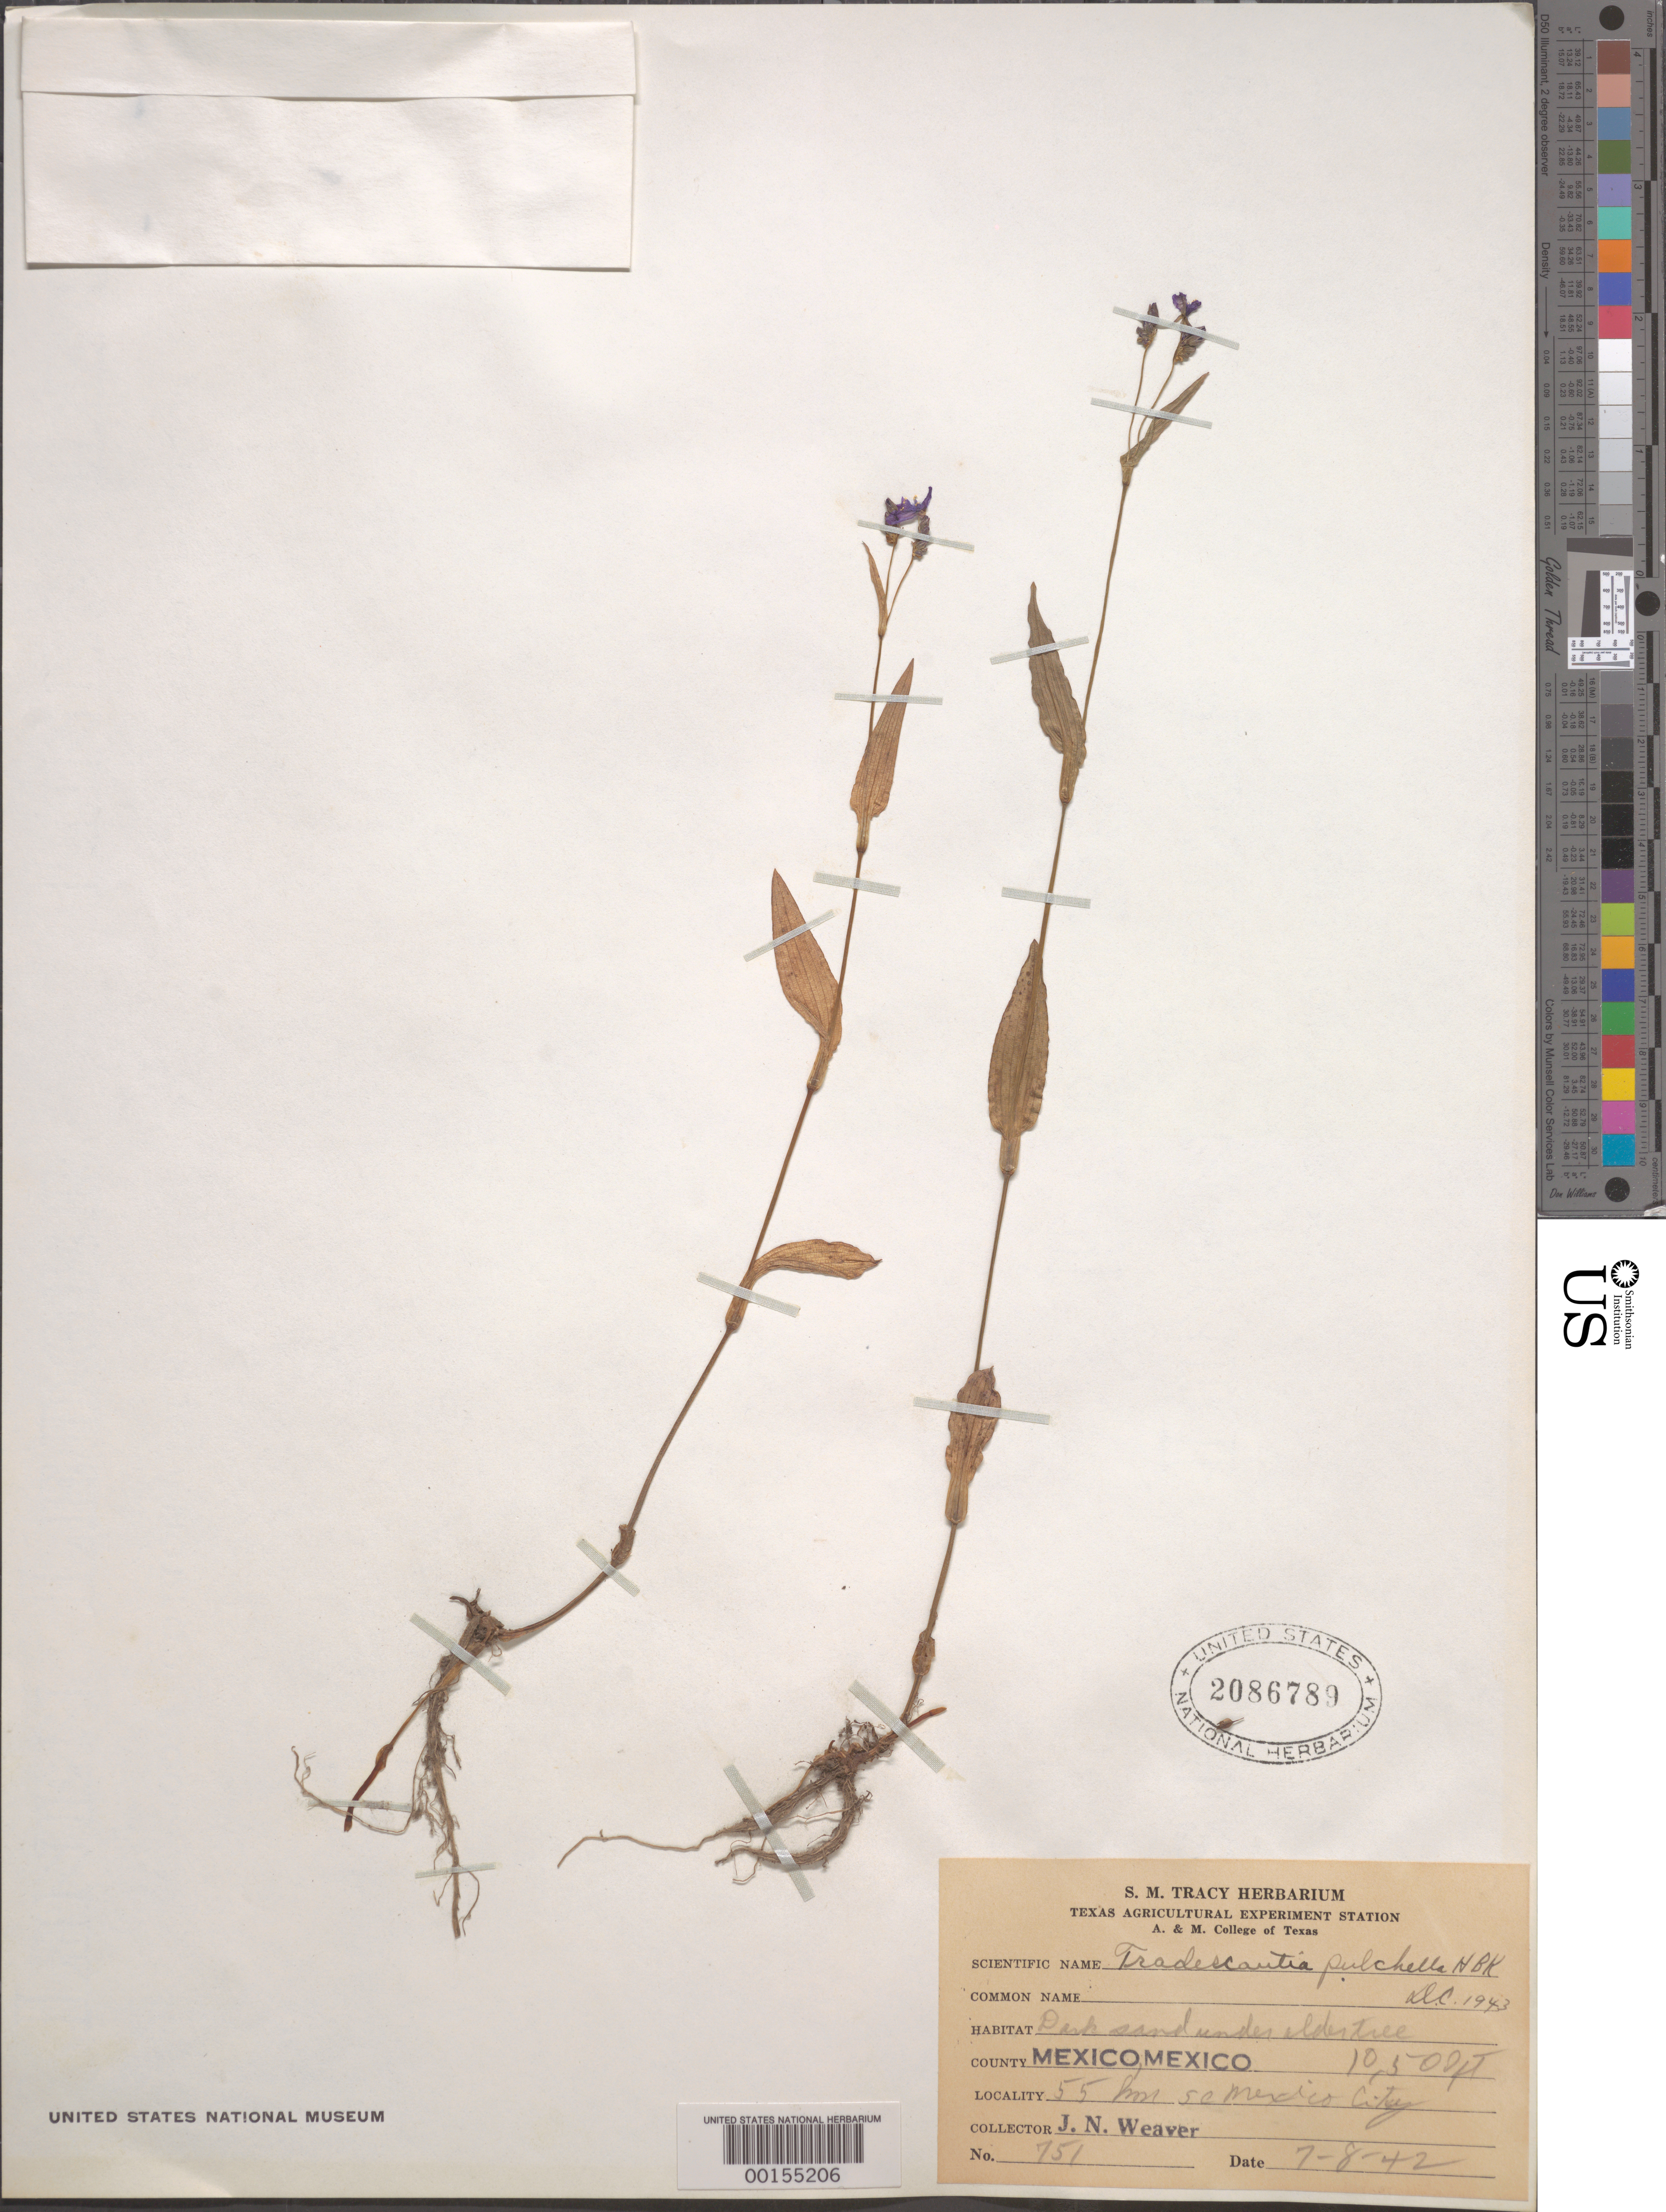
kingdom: Plantae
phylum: Tracheophyta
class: Liliopsida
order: Commelinales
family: Commelinaceae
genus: Gibasis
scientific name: Gibasis pulchella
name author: (Kunth) Raf.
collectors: J. N. Weaver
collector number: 751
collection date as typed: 08 Jul 1942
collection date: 1942-07-08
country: Mexico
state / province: México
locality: SE of Mexico City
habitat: Sandy soil, under trees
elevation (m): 3203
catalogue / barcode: US 2086789